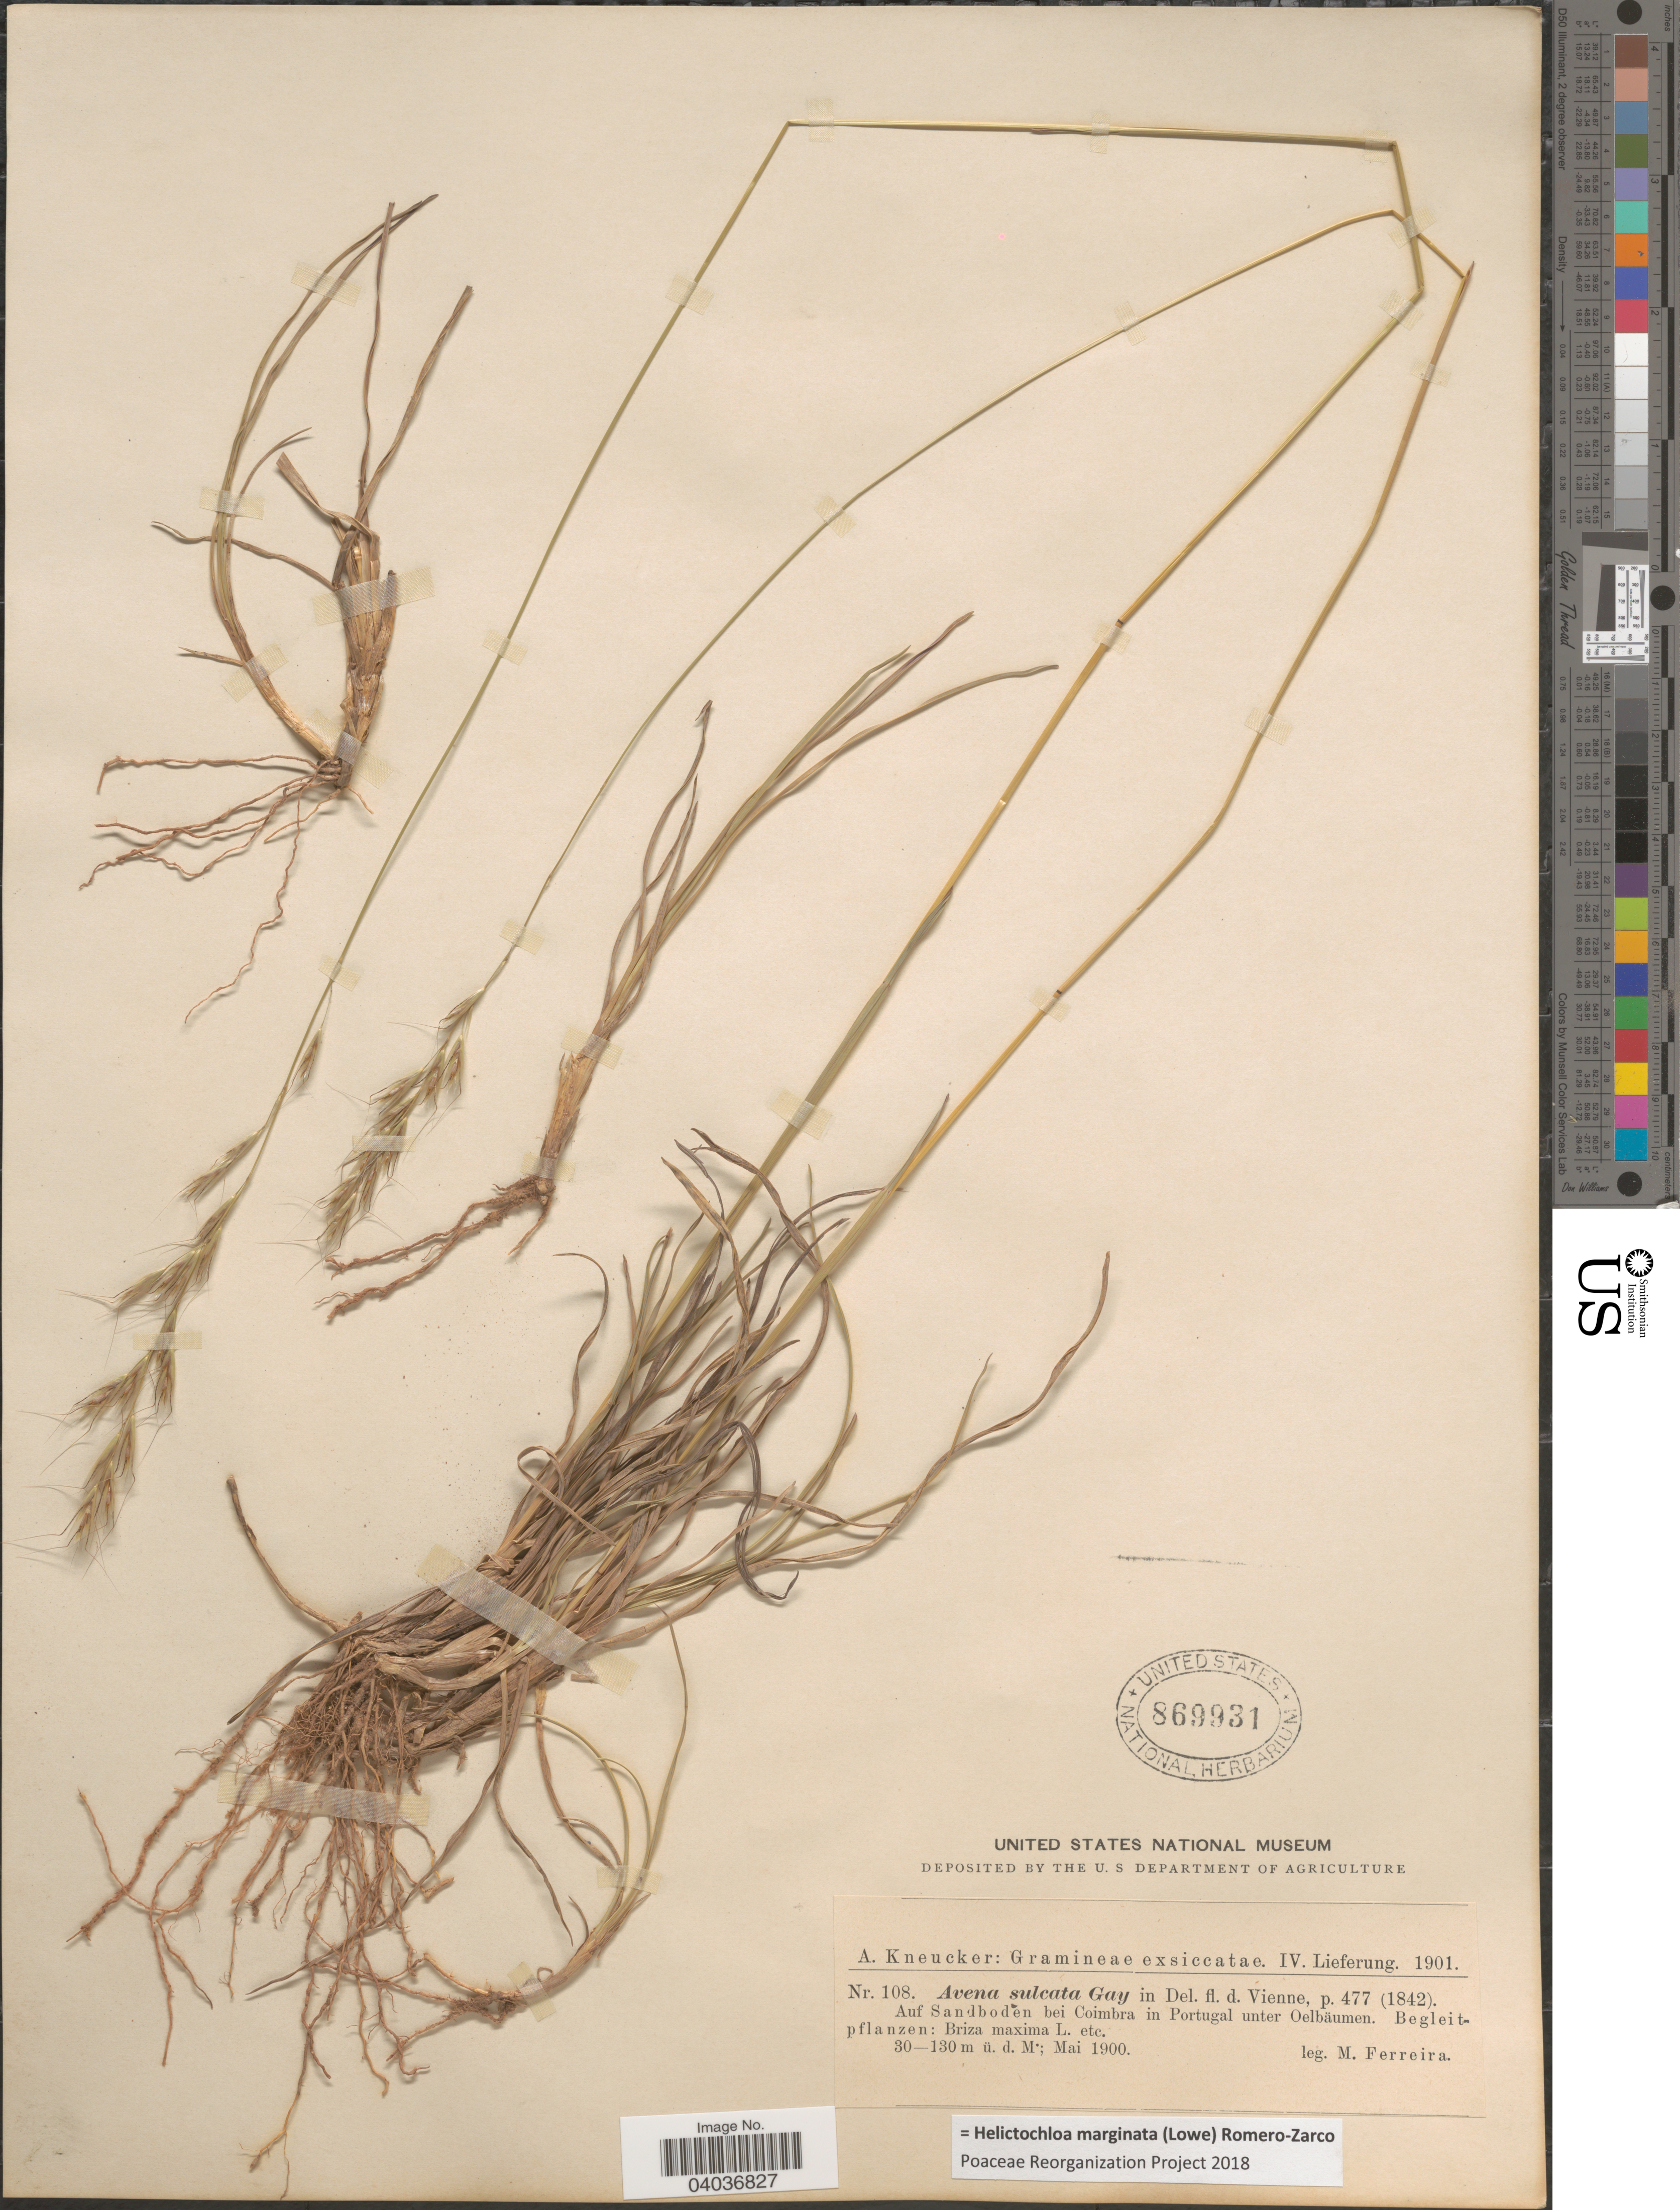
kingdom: Plantae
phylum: Tracheophyta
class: Liliopsida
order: Poales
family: Poaceae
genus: Helictochloa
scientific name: Helictochloa marginata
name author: (Lowe) Romero-Zarco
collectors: M. Ferreira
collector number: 108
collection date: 1900-05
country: Portugal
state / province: Coimbra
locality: Auf Sandboden bei Coimbra in Portugal unter Oelbäumen.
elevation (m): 30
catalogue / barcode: US 869931